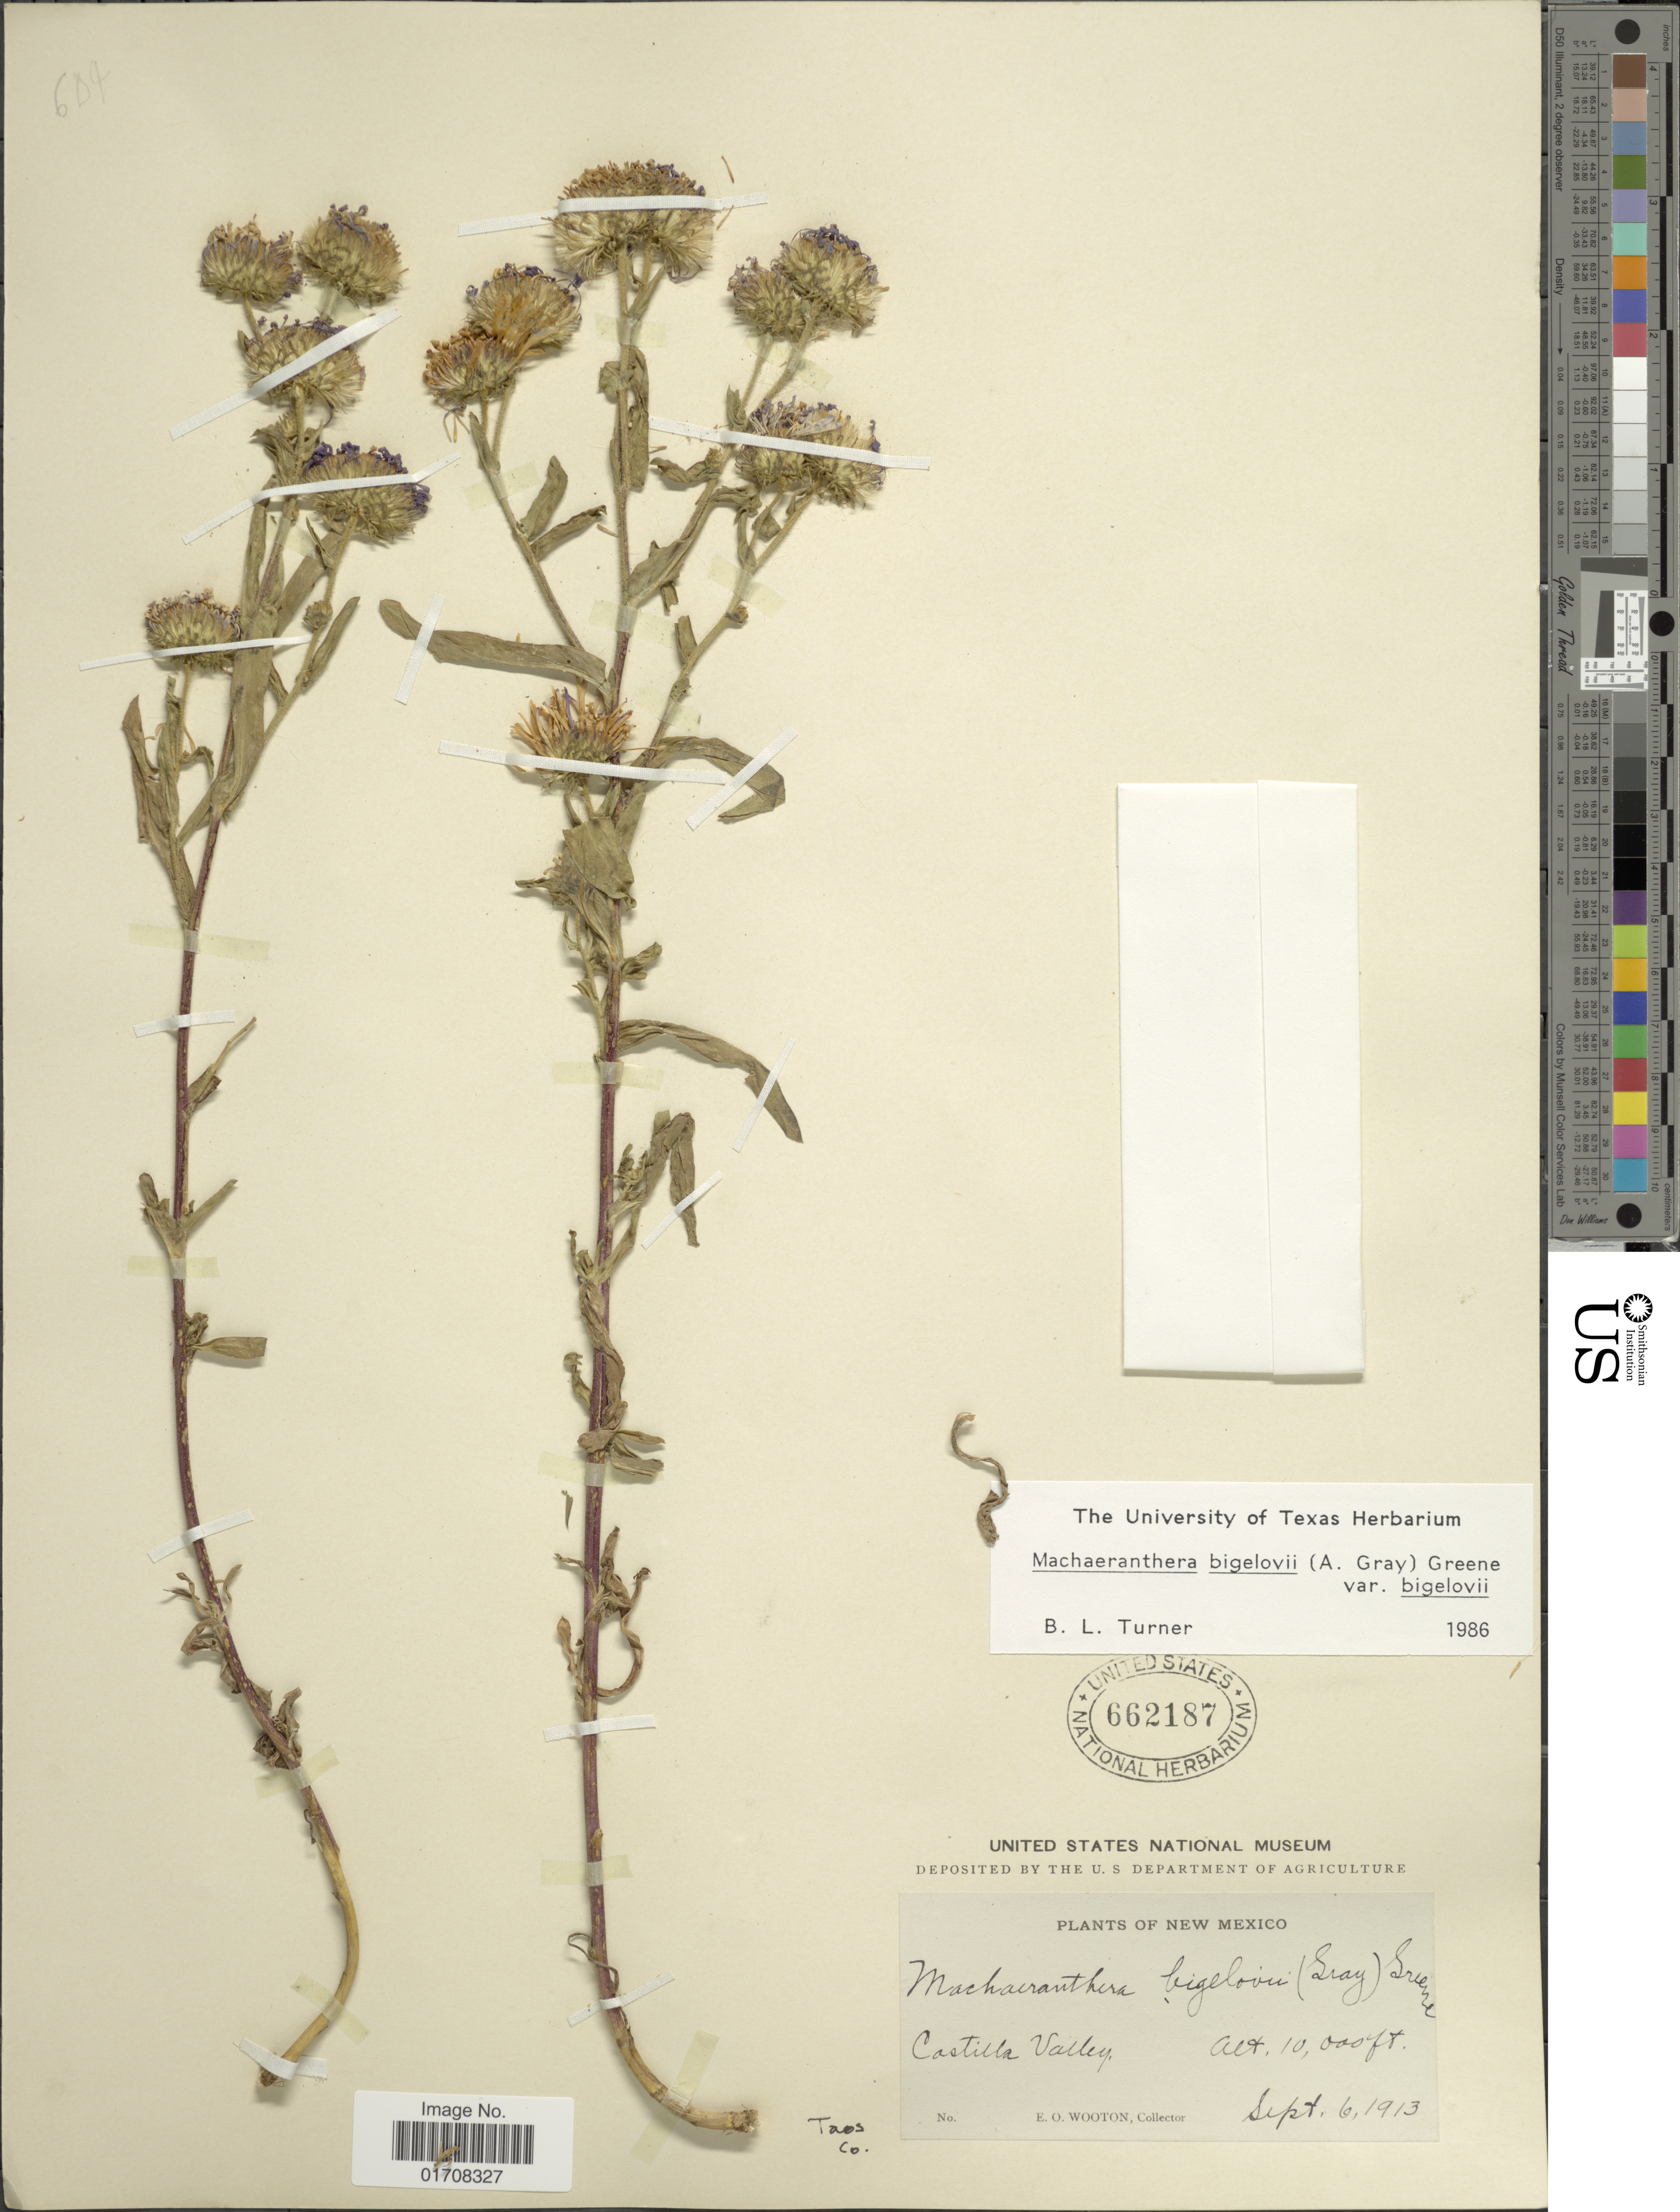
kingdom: Plantae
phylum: Tracheophyta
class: Magnoliopsida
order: Asterales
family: Asteraceae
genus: Machaeranthera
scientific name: Machaeranthera bigelovii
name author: (A. Gray) Greene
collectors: E. O. Wooton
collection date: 1913-09-06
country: United States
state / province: New Mexico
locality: Castilla Valley, Taos Co.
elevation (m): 3048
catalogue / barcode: US 662187